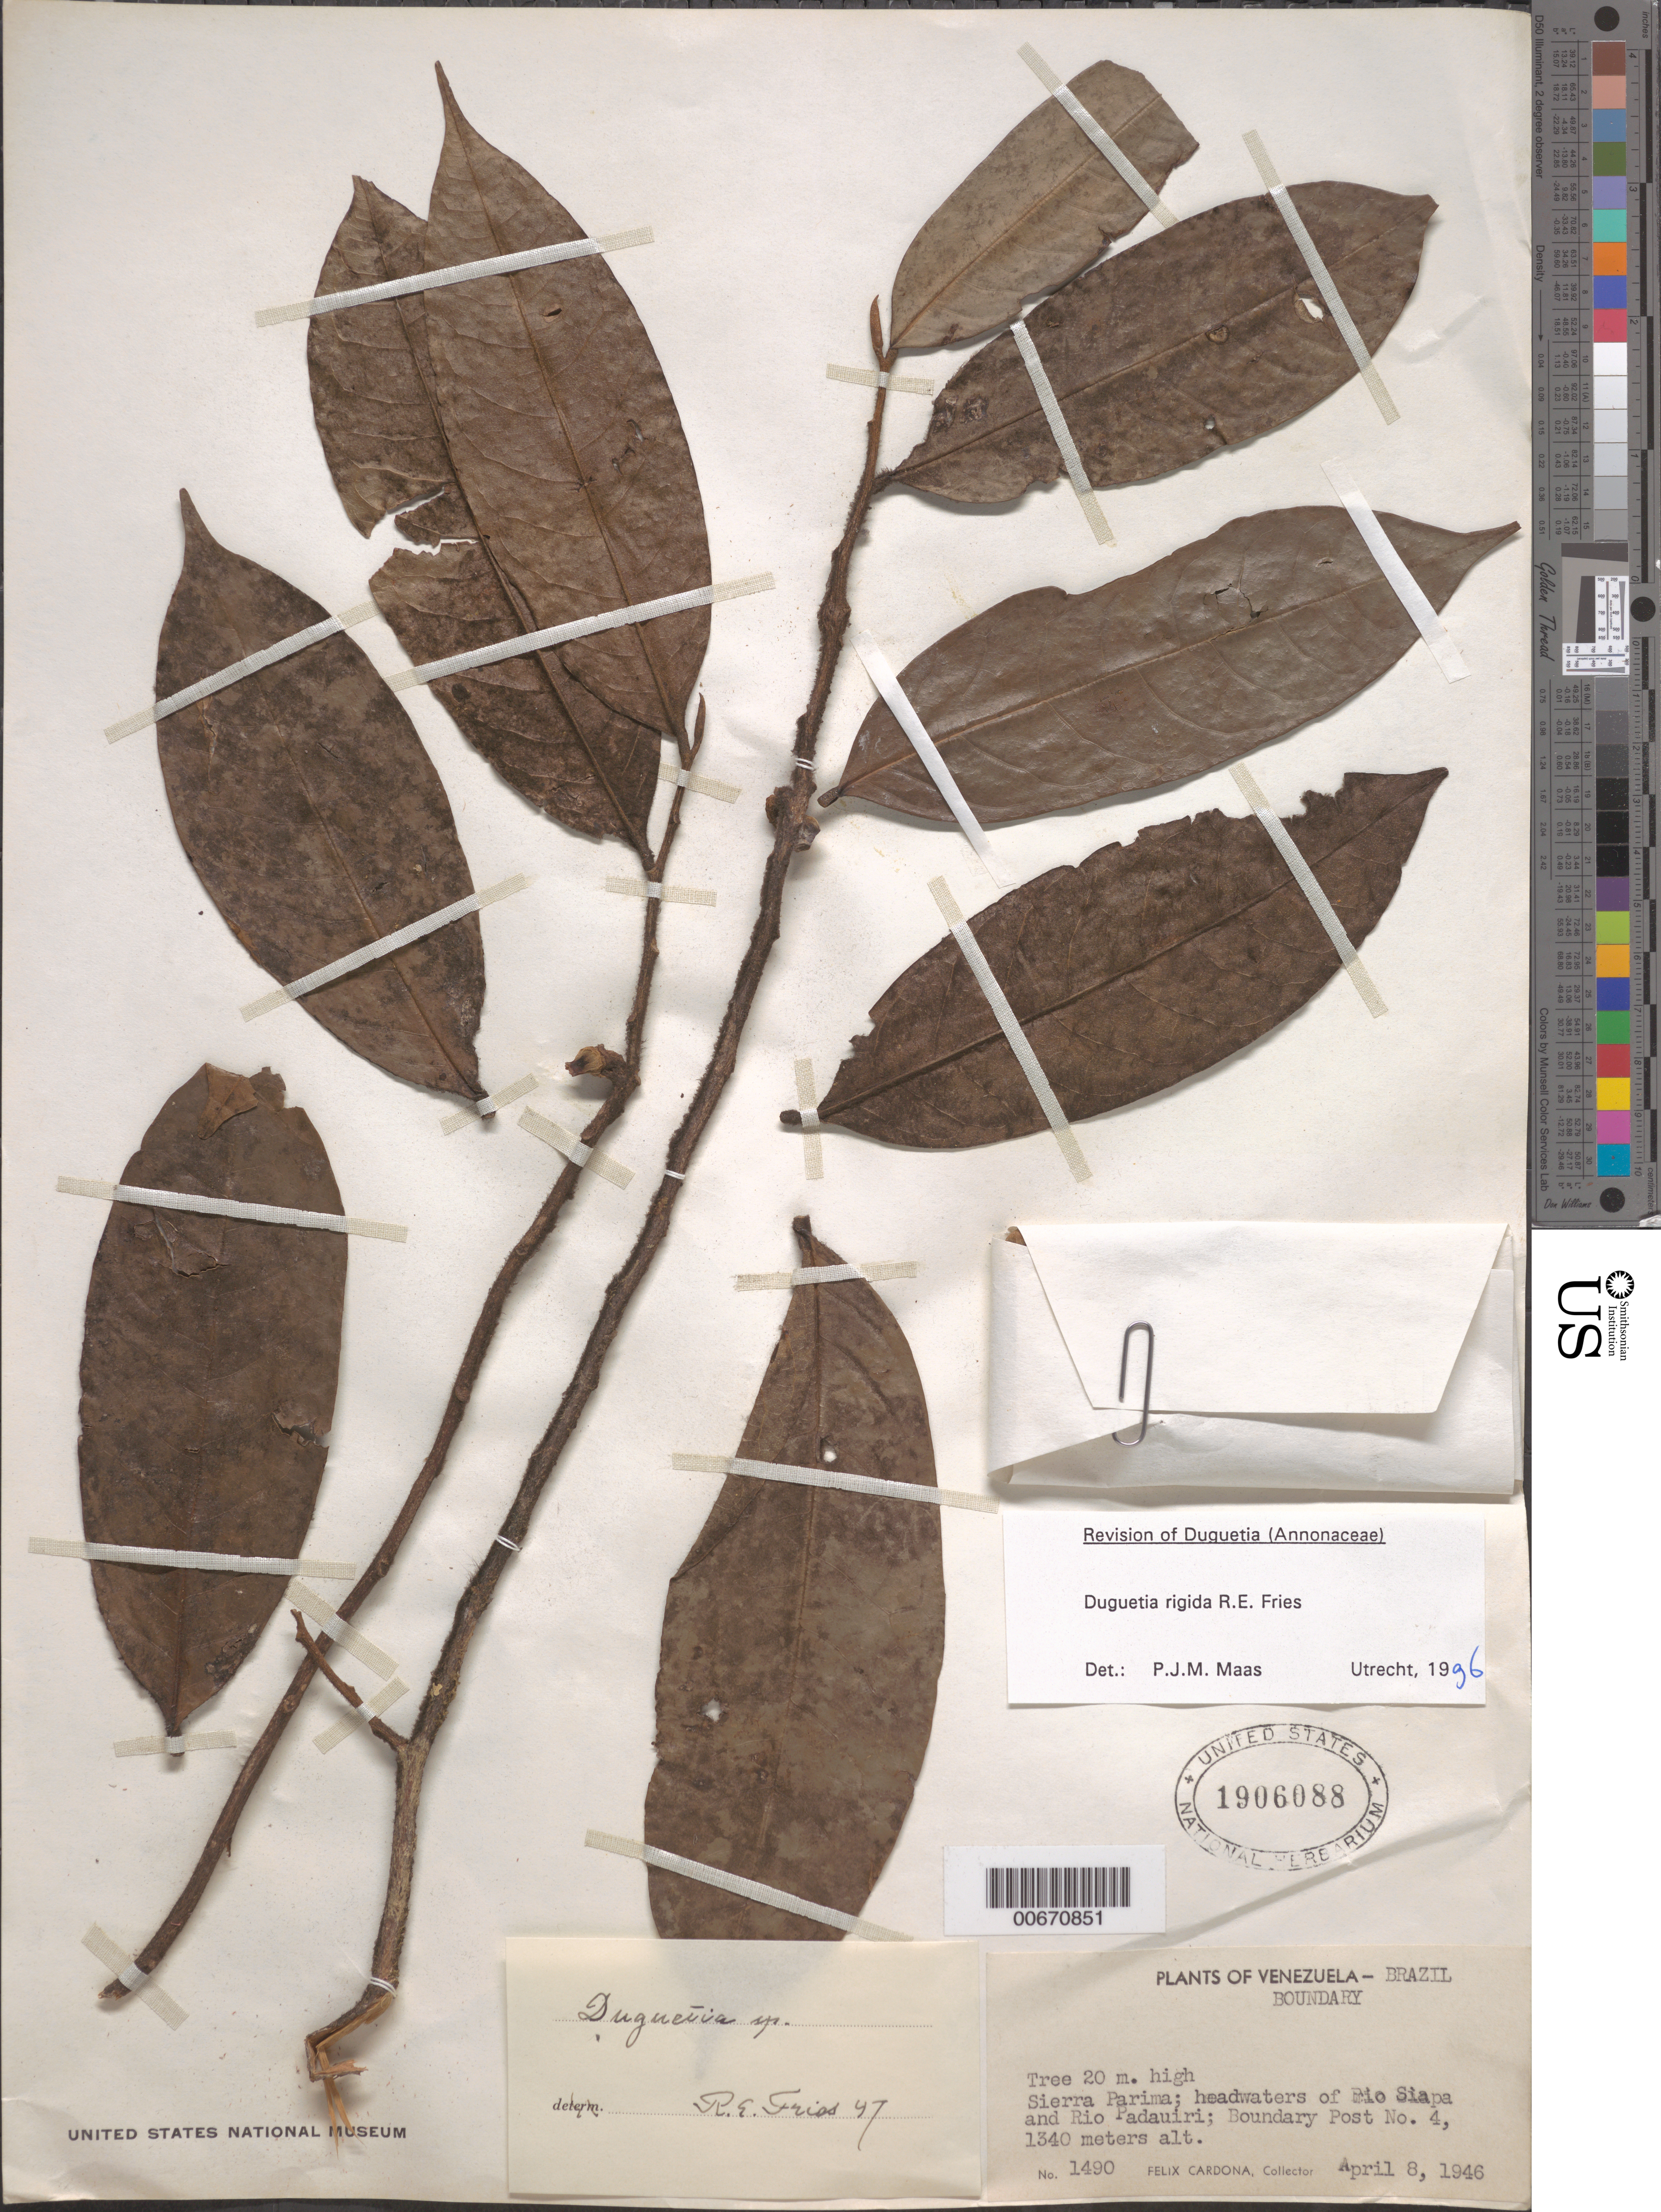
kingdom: Plantae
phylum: Tracheophyta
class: Magnoliopsida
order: Magnoliales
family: Annonaceae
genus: Duguetia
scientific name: Duguetia rigida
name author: R.E. Fr.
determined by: Maas, Paul J. M.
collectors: F. Cardona Puig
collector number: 1490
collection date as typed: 8-Apr-46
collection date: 1946-04-08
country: Venezuela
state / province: Amazonas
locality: Sierra Parima, headwaters of Río Siapa and Río Padauiri; Boundary Post no. 4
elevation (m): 1340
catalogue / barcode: US 1906088